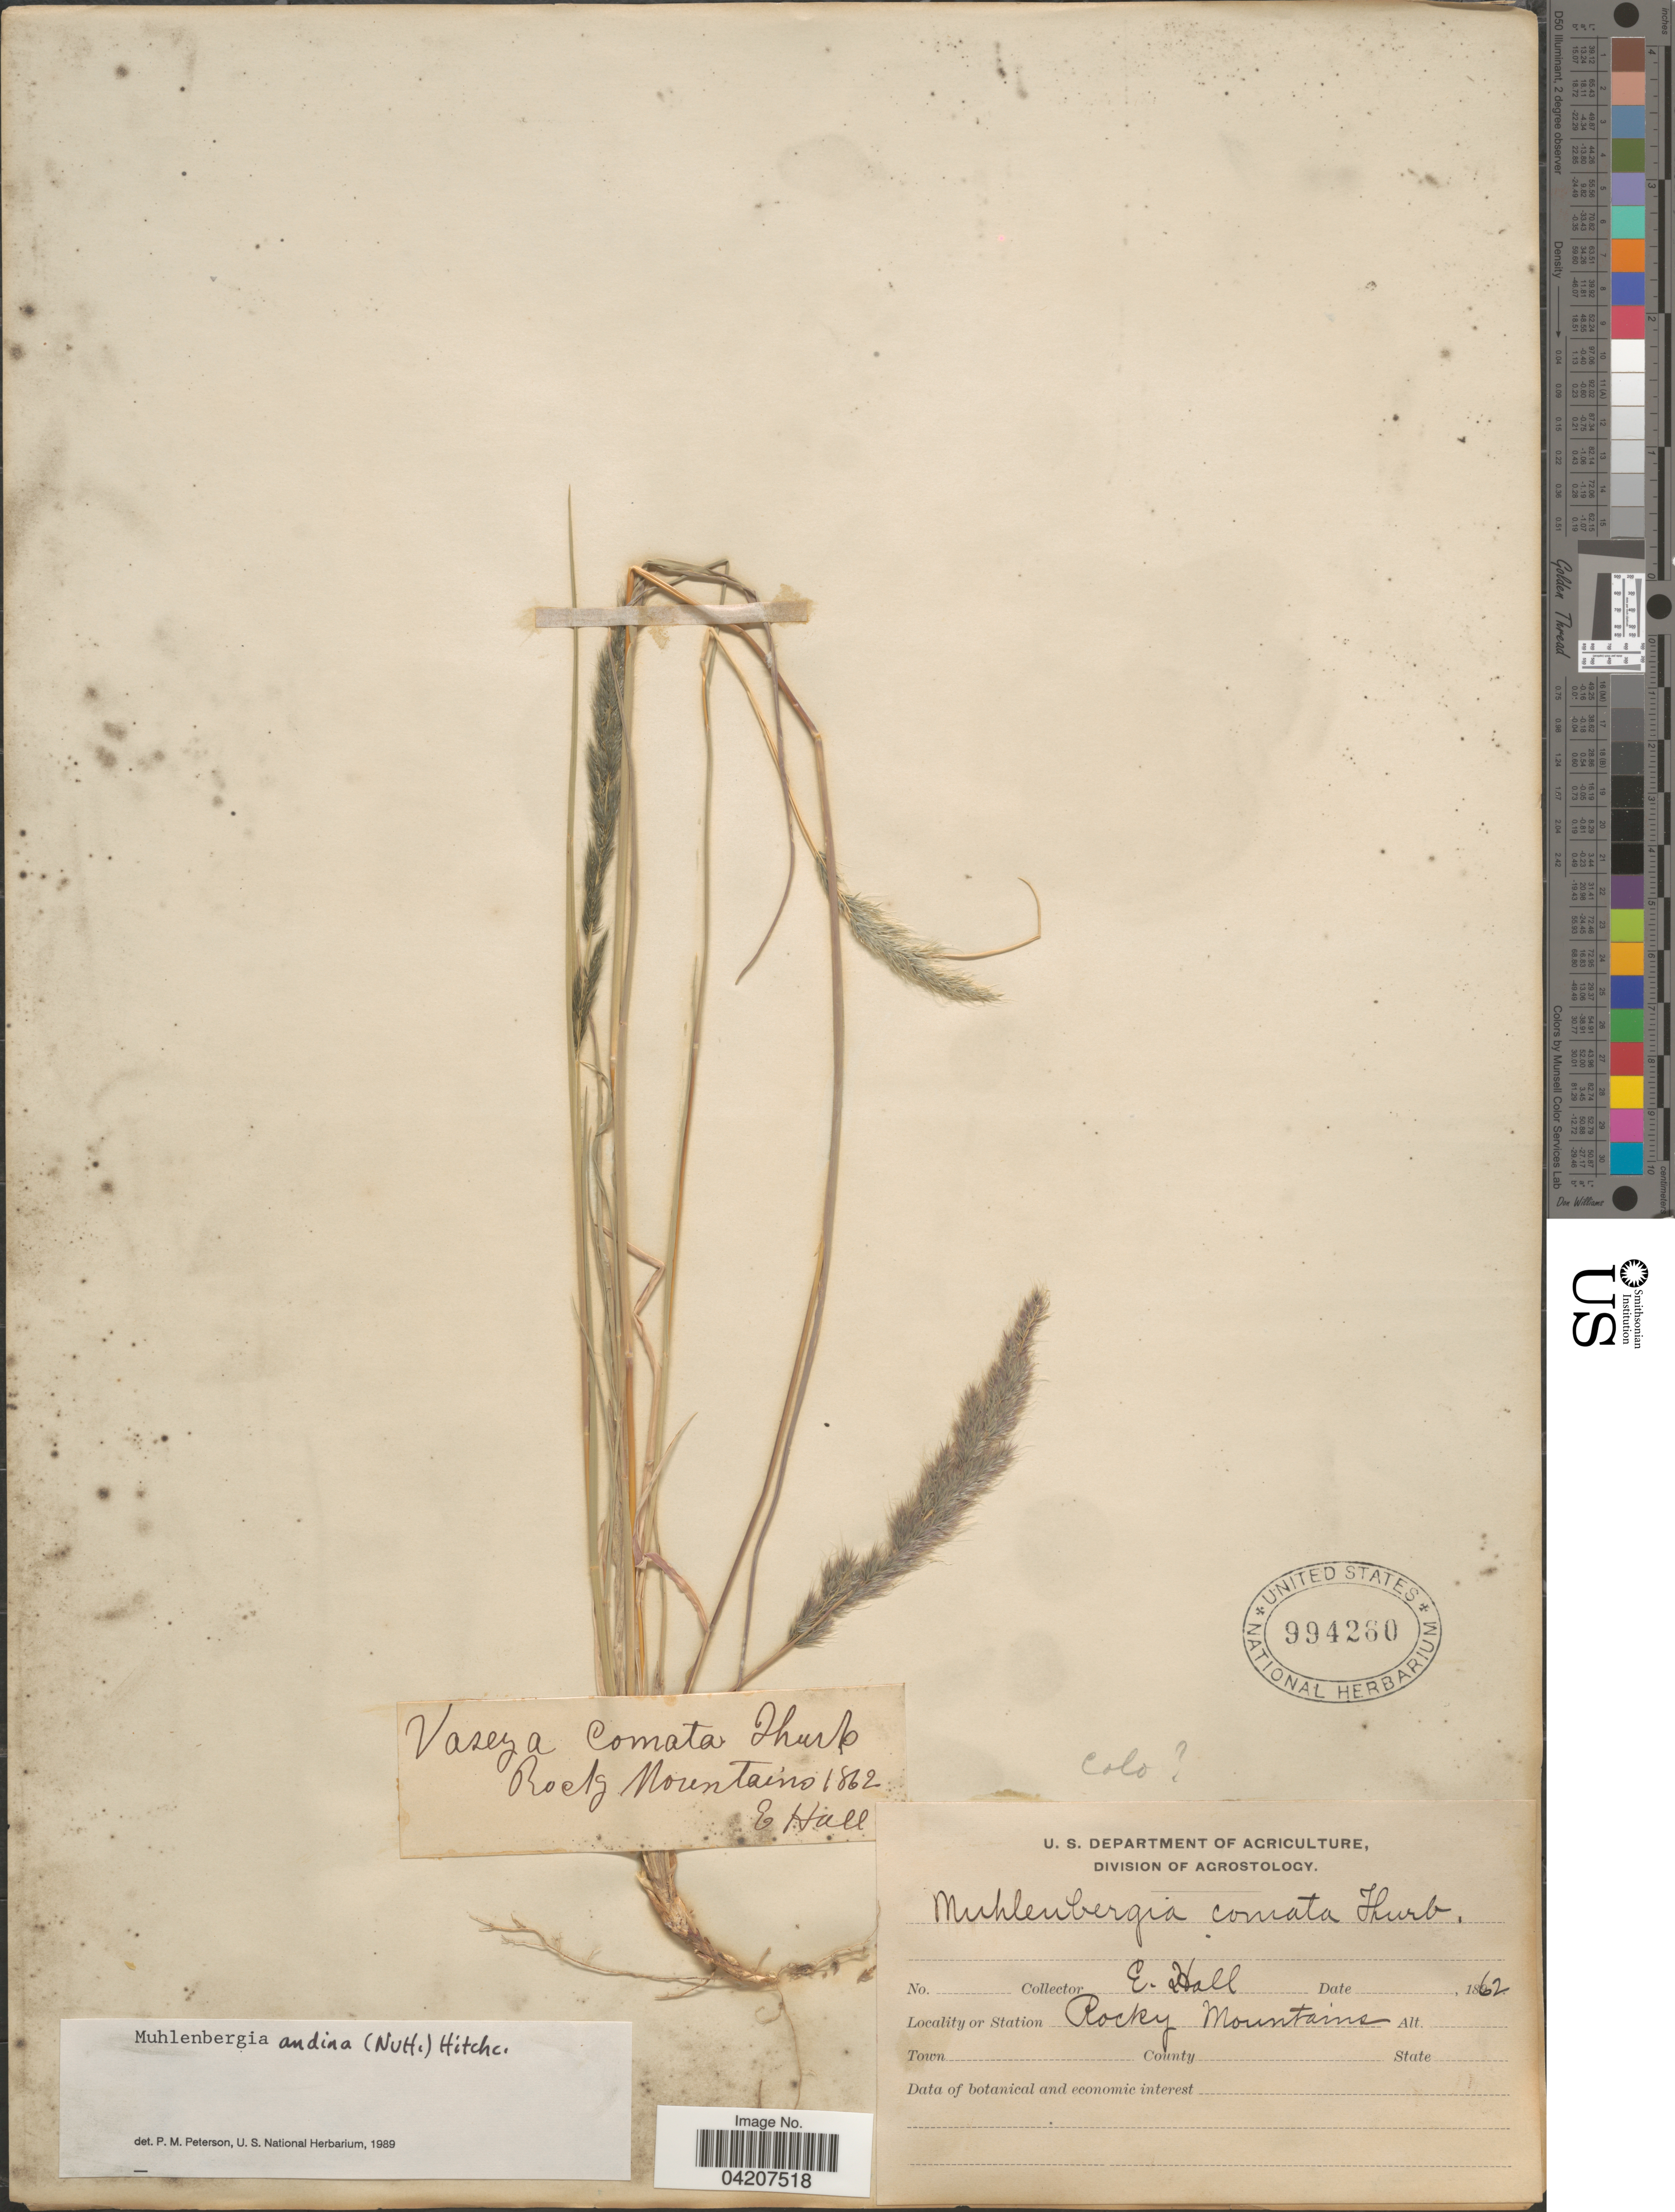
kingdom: Plantae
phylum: Tracheophyta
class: Liliopsida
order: Poales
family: Poaceae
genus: Muhlenbergia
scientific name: Muhlenbergia andina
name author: (Nutt.) Hitchc.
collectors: E. Hall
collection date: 1862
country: United States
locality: Rocky Mountains.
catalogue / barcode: US 994260